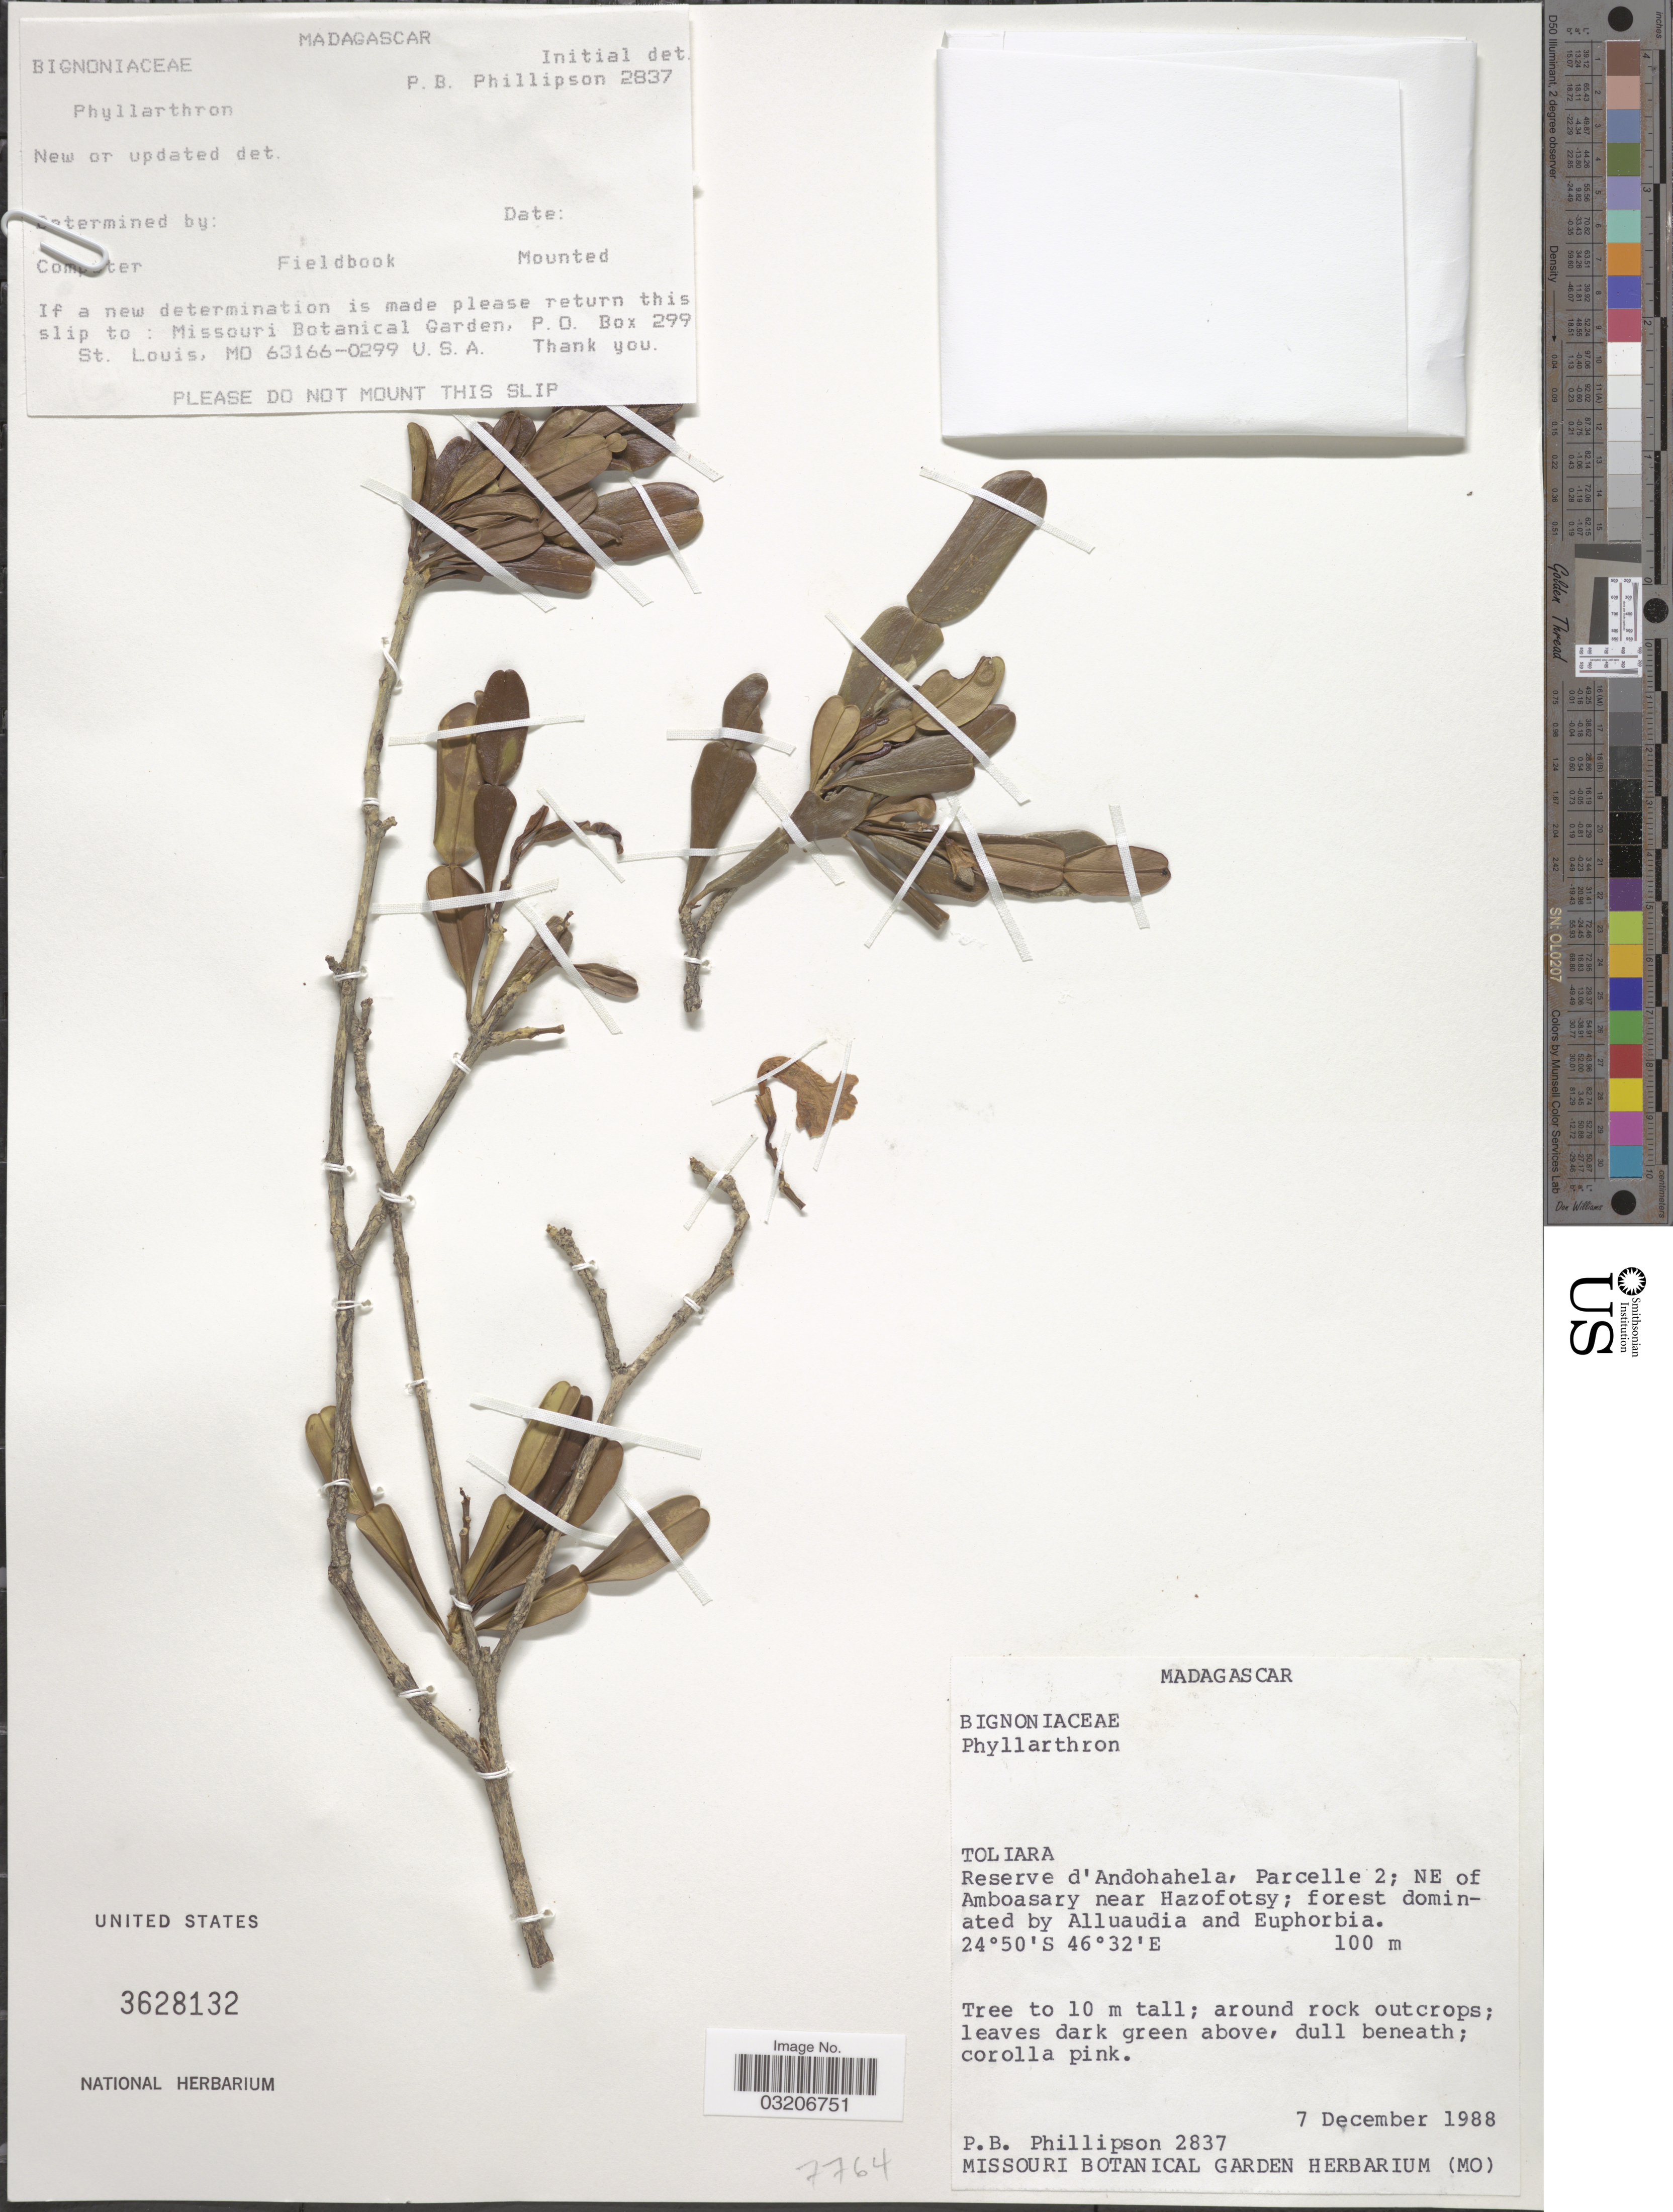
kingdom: Plantae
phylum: Tracheophyta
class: Magnoliopsida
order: Lamiales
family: Bignoniaceae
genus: Phyllarthron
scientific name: Phyllarthron sp.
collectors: P. B. Phillipson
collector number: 2837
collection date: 1988-12-07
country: Madagascar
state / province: Anosy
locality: Toliara. Reserve d'Andohahela, Parcelle 2; NE of Amboasary near Hazofotsy.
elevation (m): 100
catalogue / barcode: US 3628132